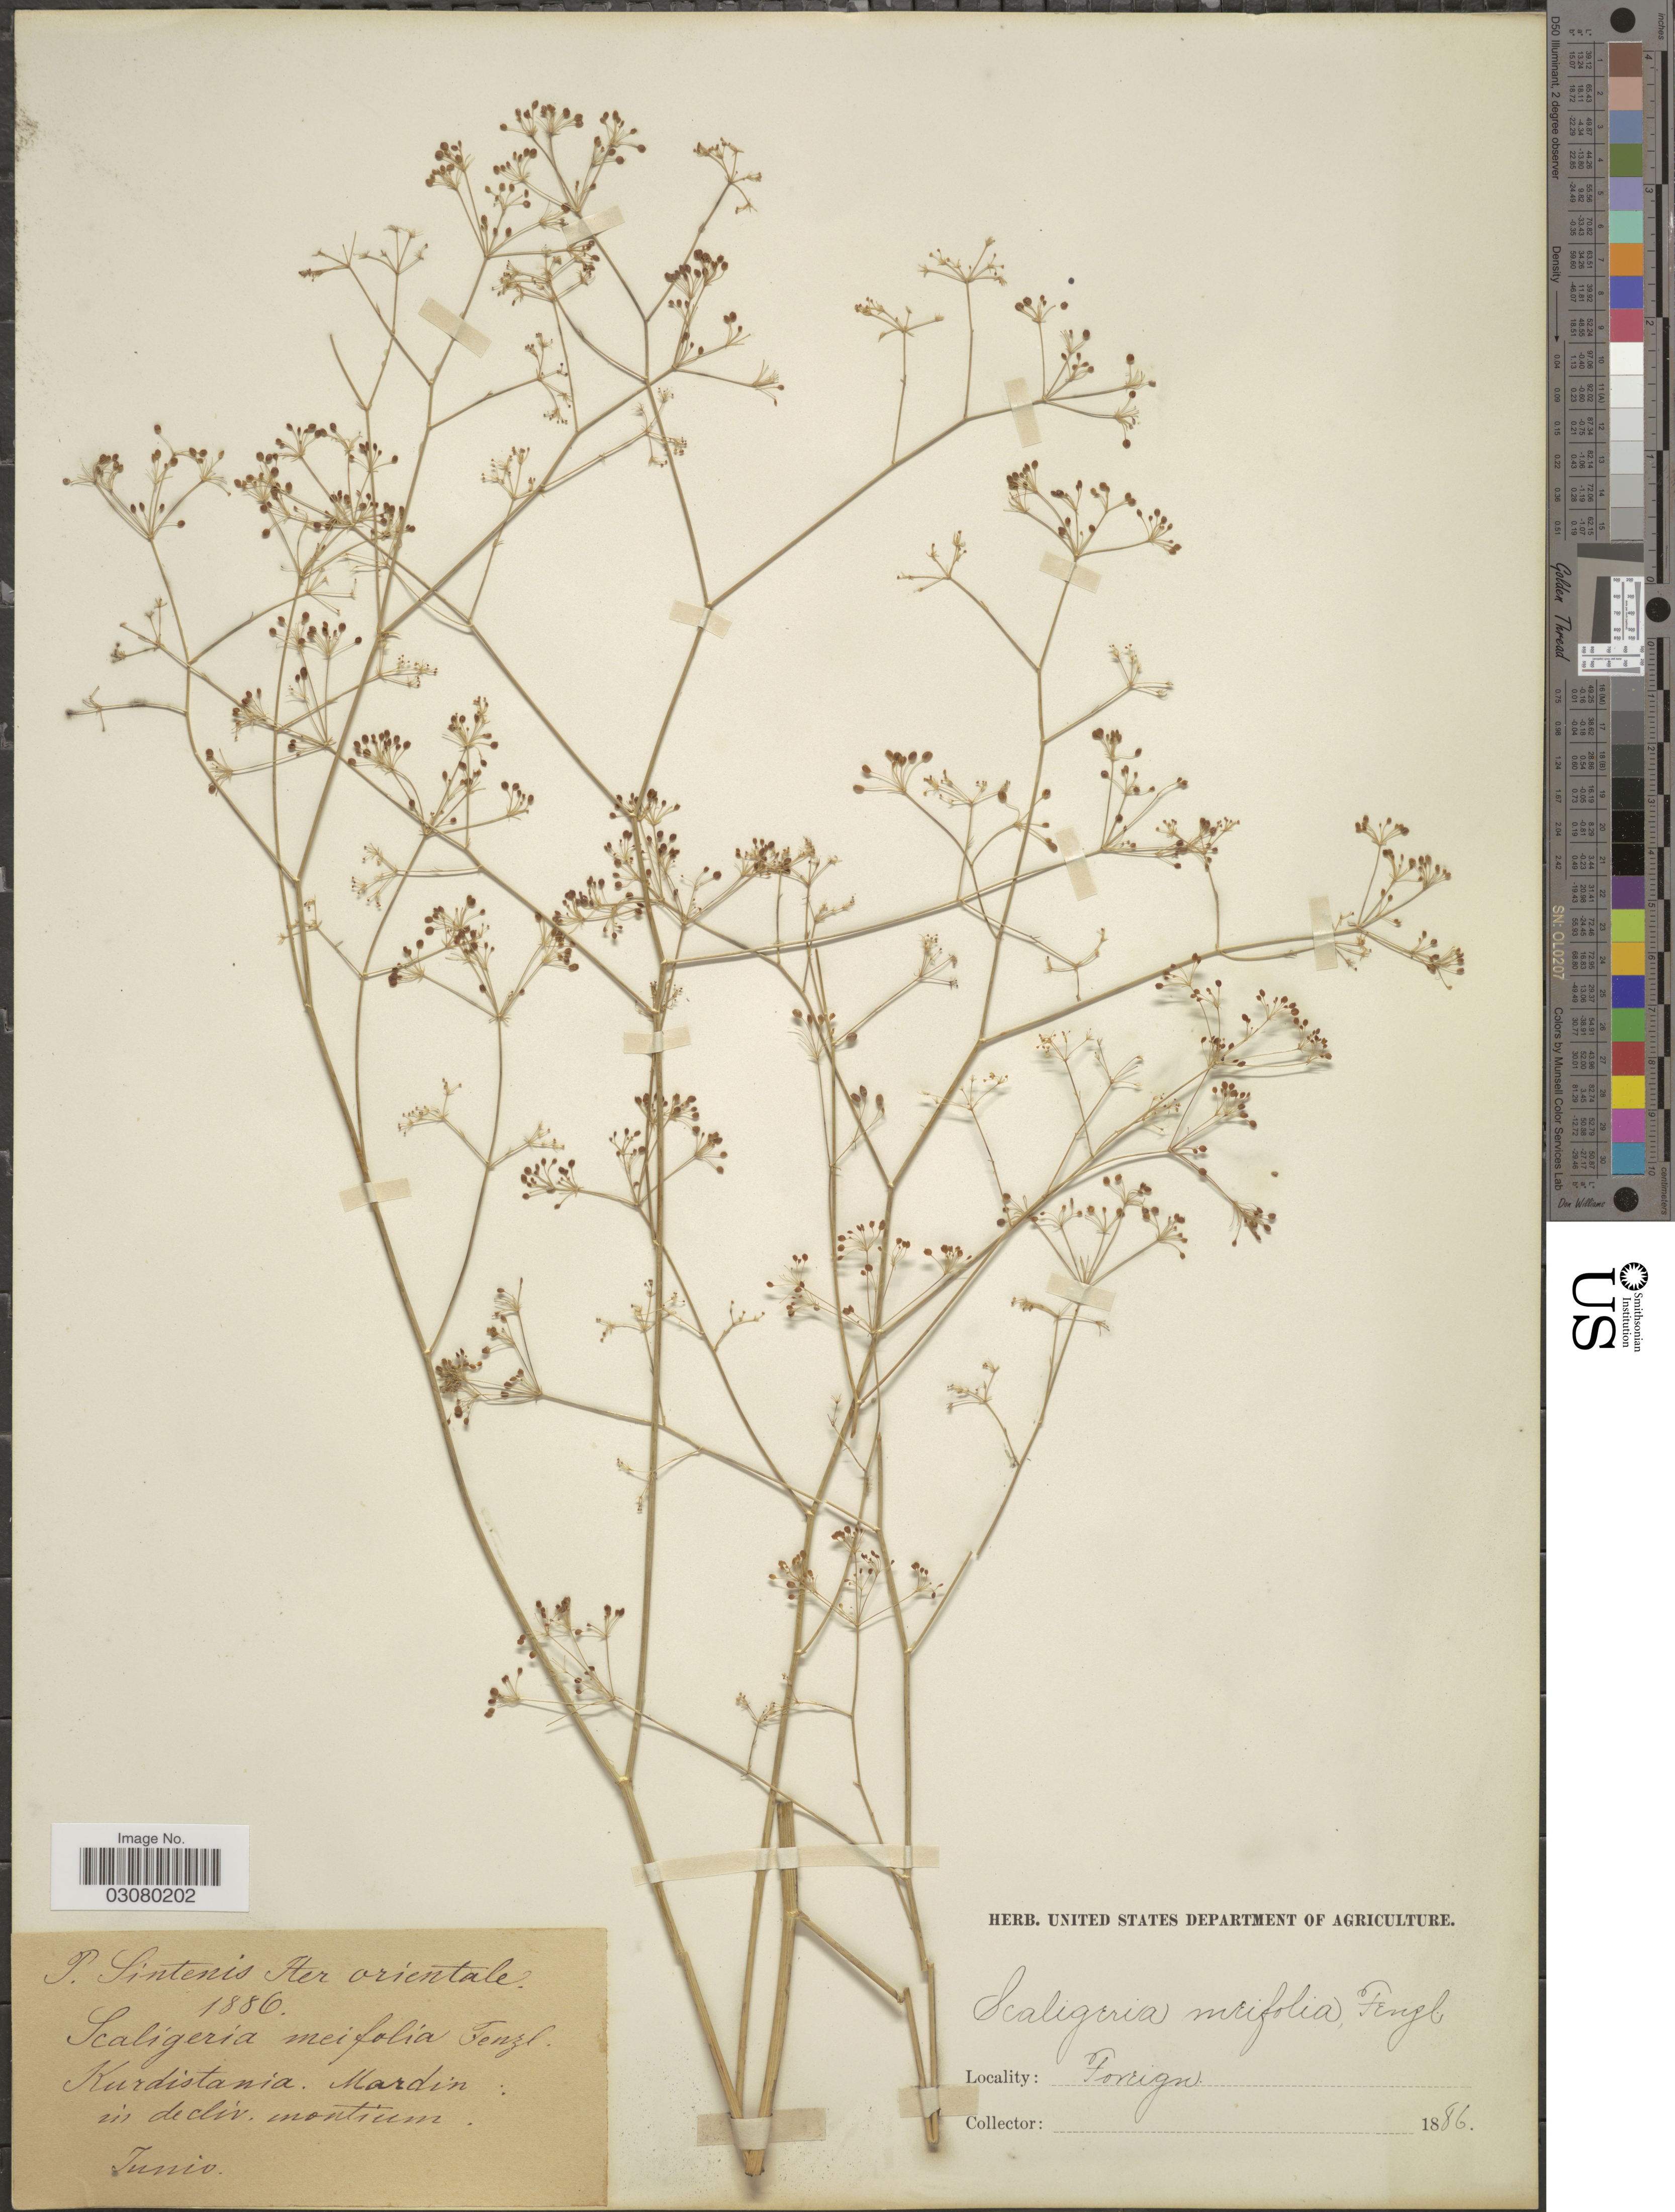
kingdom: Plantae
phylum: Tracheophyta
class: Magnoliopsida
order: Apiales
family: Apiaceae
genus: Scaligeria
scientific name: Scaligeria meifolia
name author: Boiss.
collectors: P. Sintenis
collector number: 1144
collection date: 1888-06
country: Turkey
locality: Orientale. Kurdistania, Mardin: in decliv. montium.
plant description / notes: This collection is part of Paul Sintenis' “Iter Orientale 1888” trip, and the collector number is 1144.